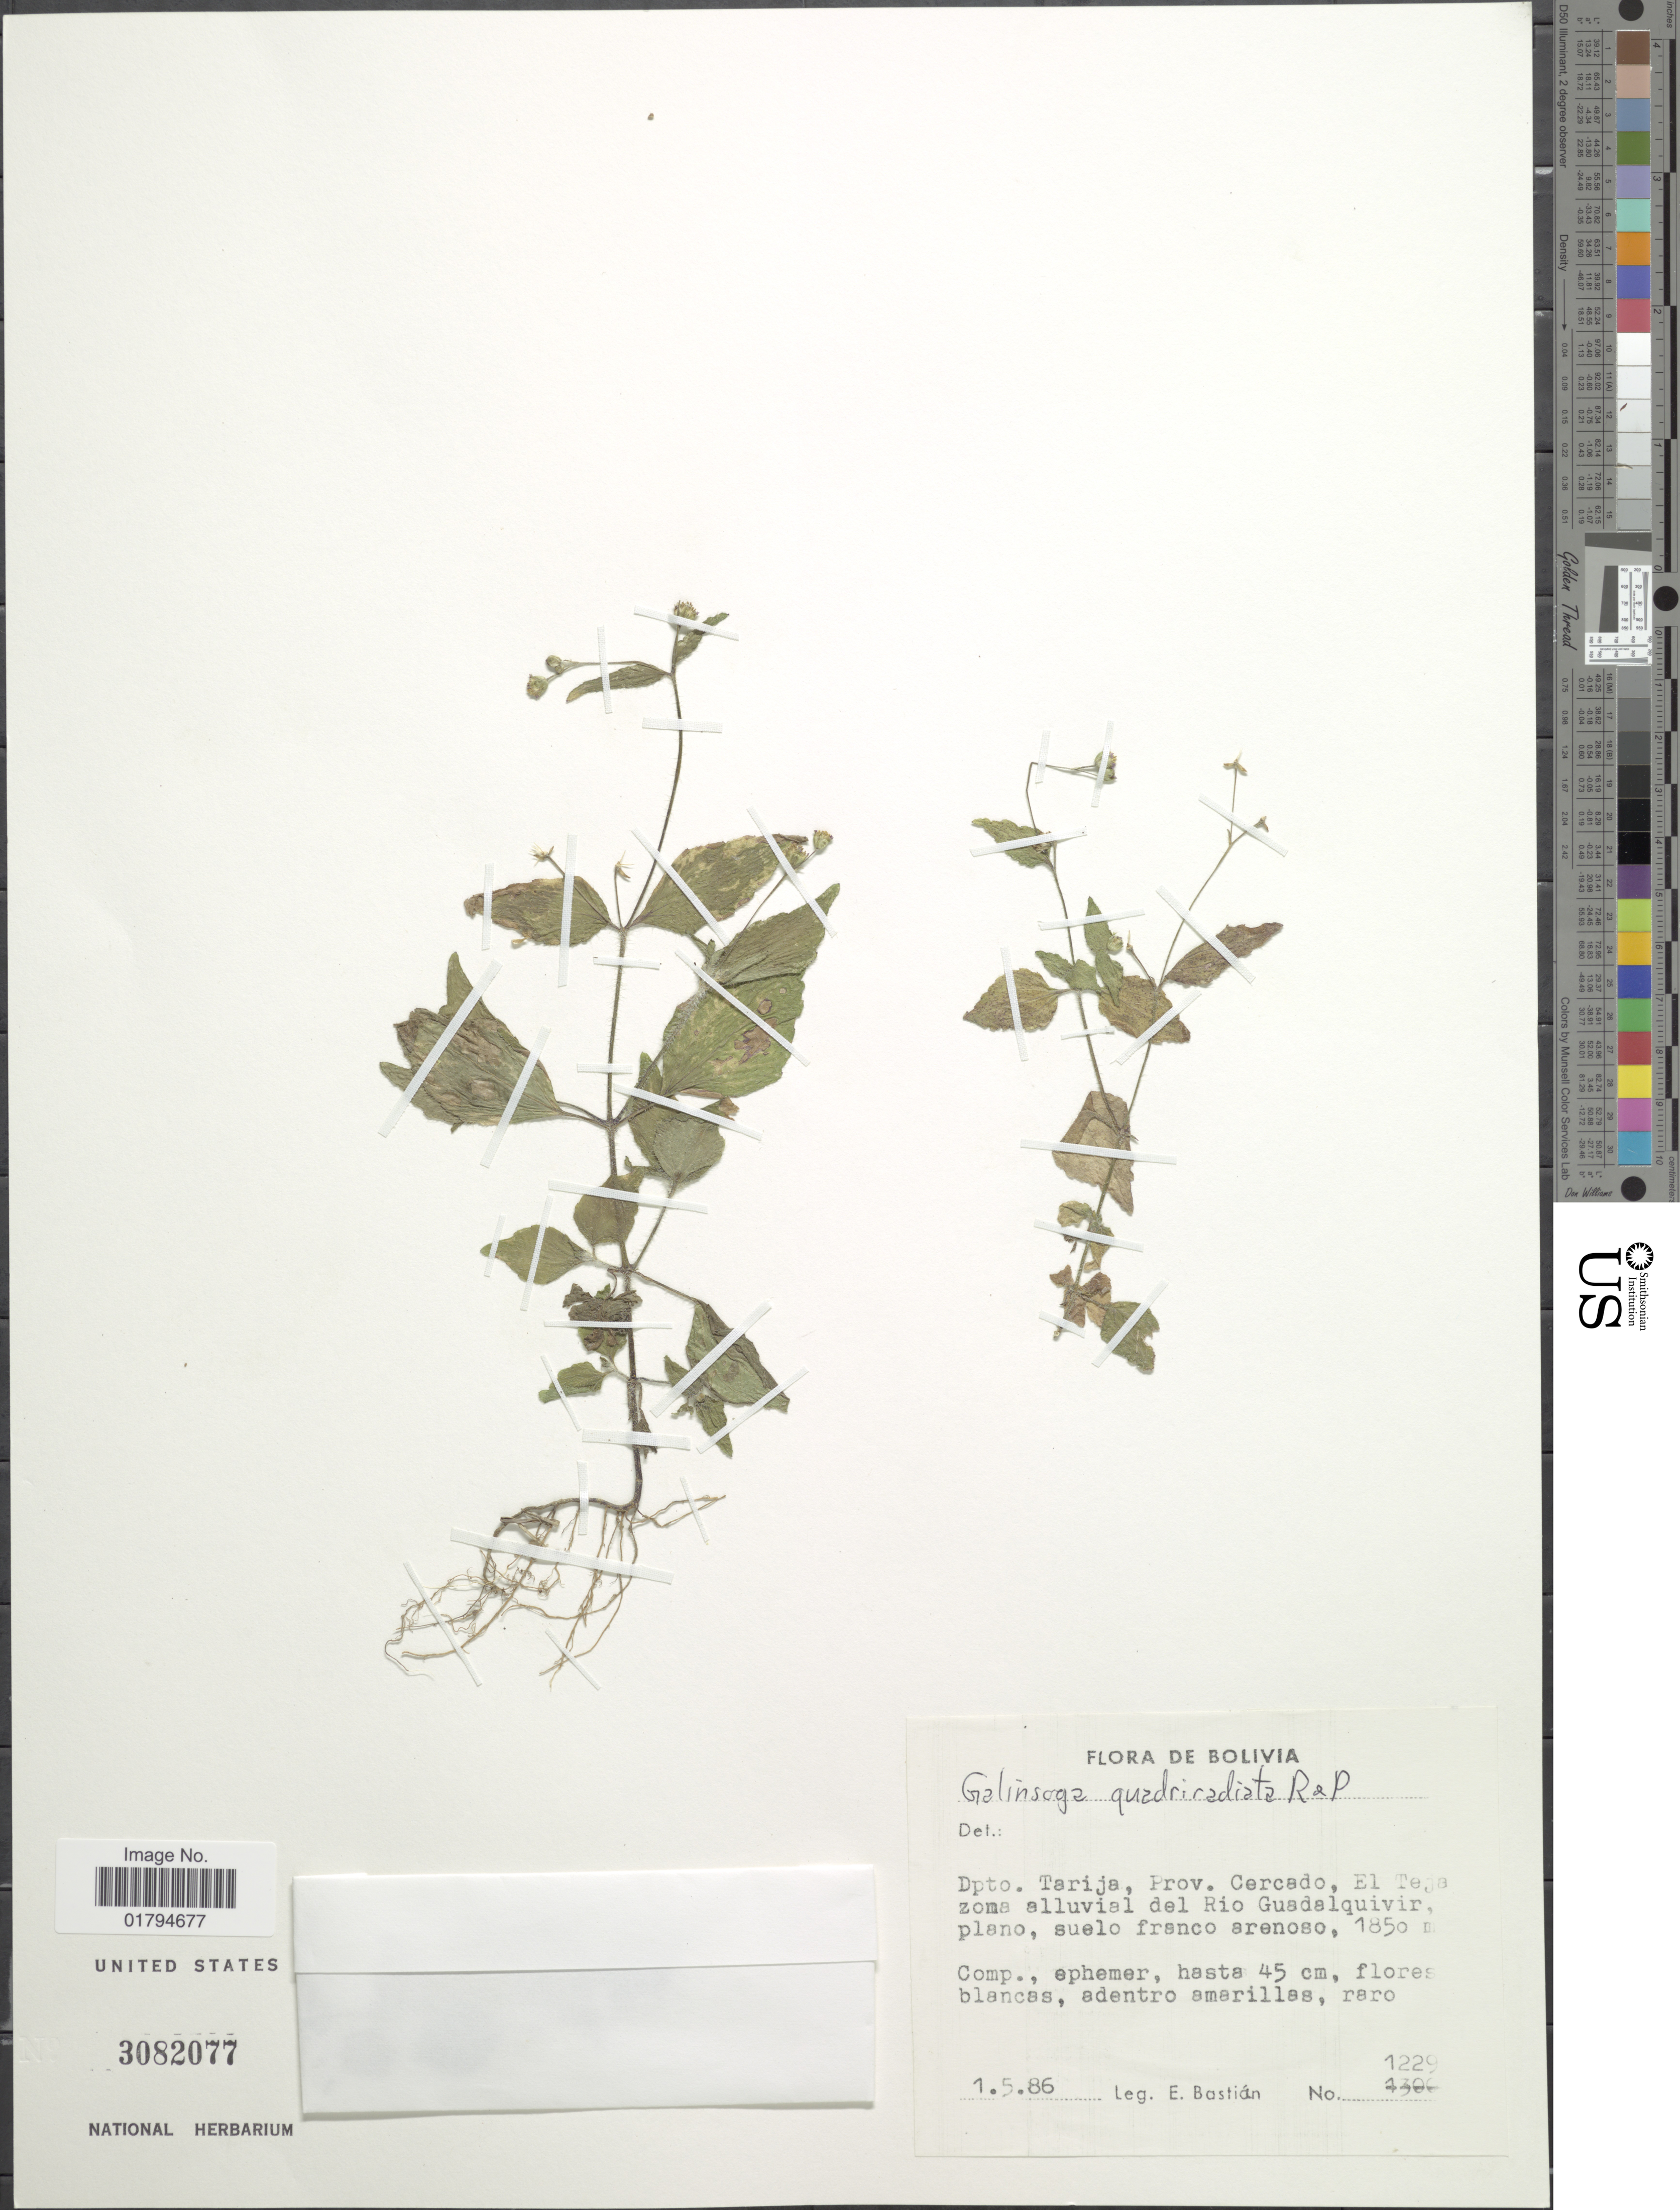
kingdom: Plantae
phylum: Tracheophyta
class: Magnoliopsida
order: Asterales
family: Asteraceae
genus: Galinsoga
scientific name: Galinsoga quadriradiata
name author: Ruiz & Pav.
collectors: E. Bastian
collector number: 1229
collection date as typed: Transcribed d/m/y: 1/5/86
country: Bolivia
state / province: Tarija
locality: Prov. Cercado, El Teja zona alluvial del Rio Guadalquivir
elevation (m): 1850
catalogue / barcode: US 3082077